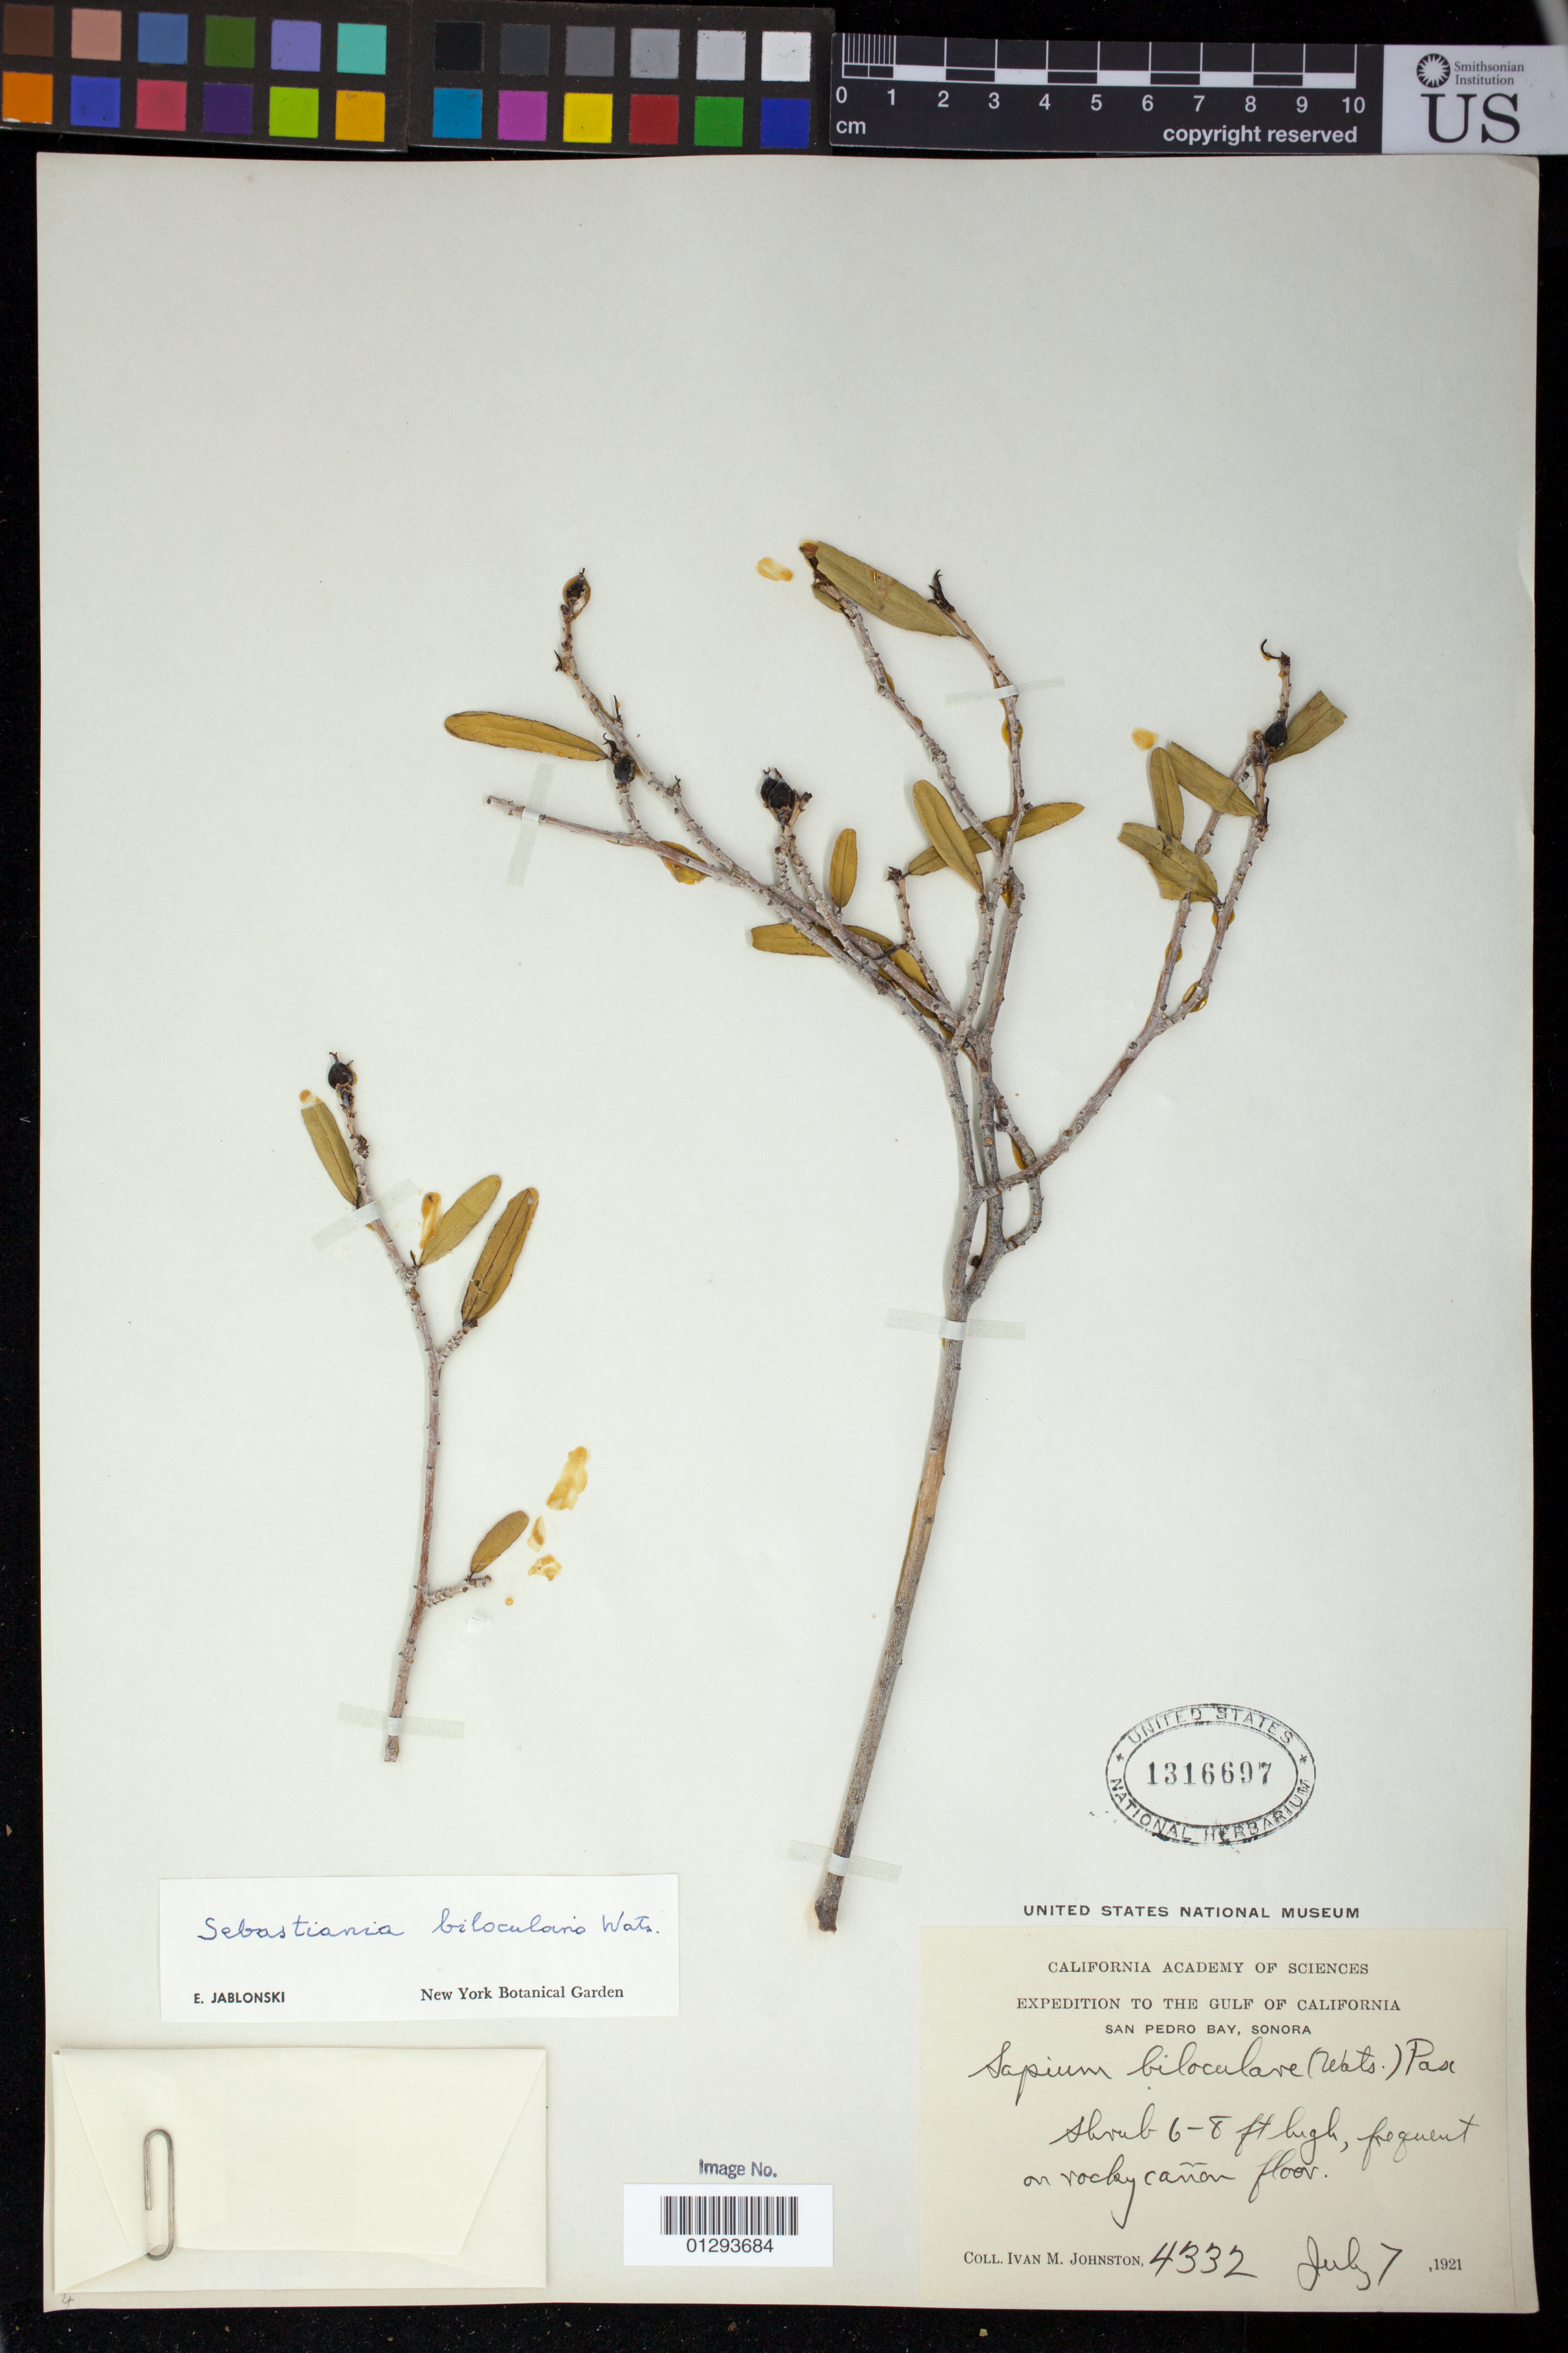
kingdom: Plantae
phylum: Tracheophyta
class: Magnoliopsida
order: Malpighiales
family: Euphorbiaceae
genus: Sebastiania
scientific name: Sebastiania bilocularis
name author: S. Watson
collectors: I.M. Johnston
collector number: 4332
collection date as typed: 07 Jul 1921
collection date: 1921-07-07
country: Mexico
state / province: Sonora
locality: San Pedro Bay, Sonora.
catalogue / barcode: US 1316697